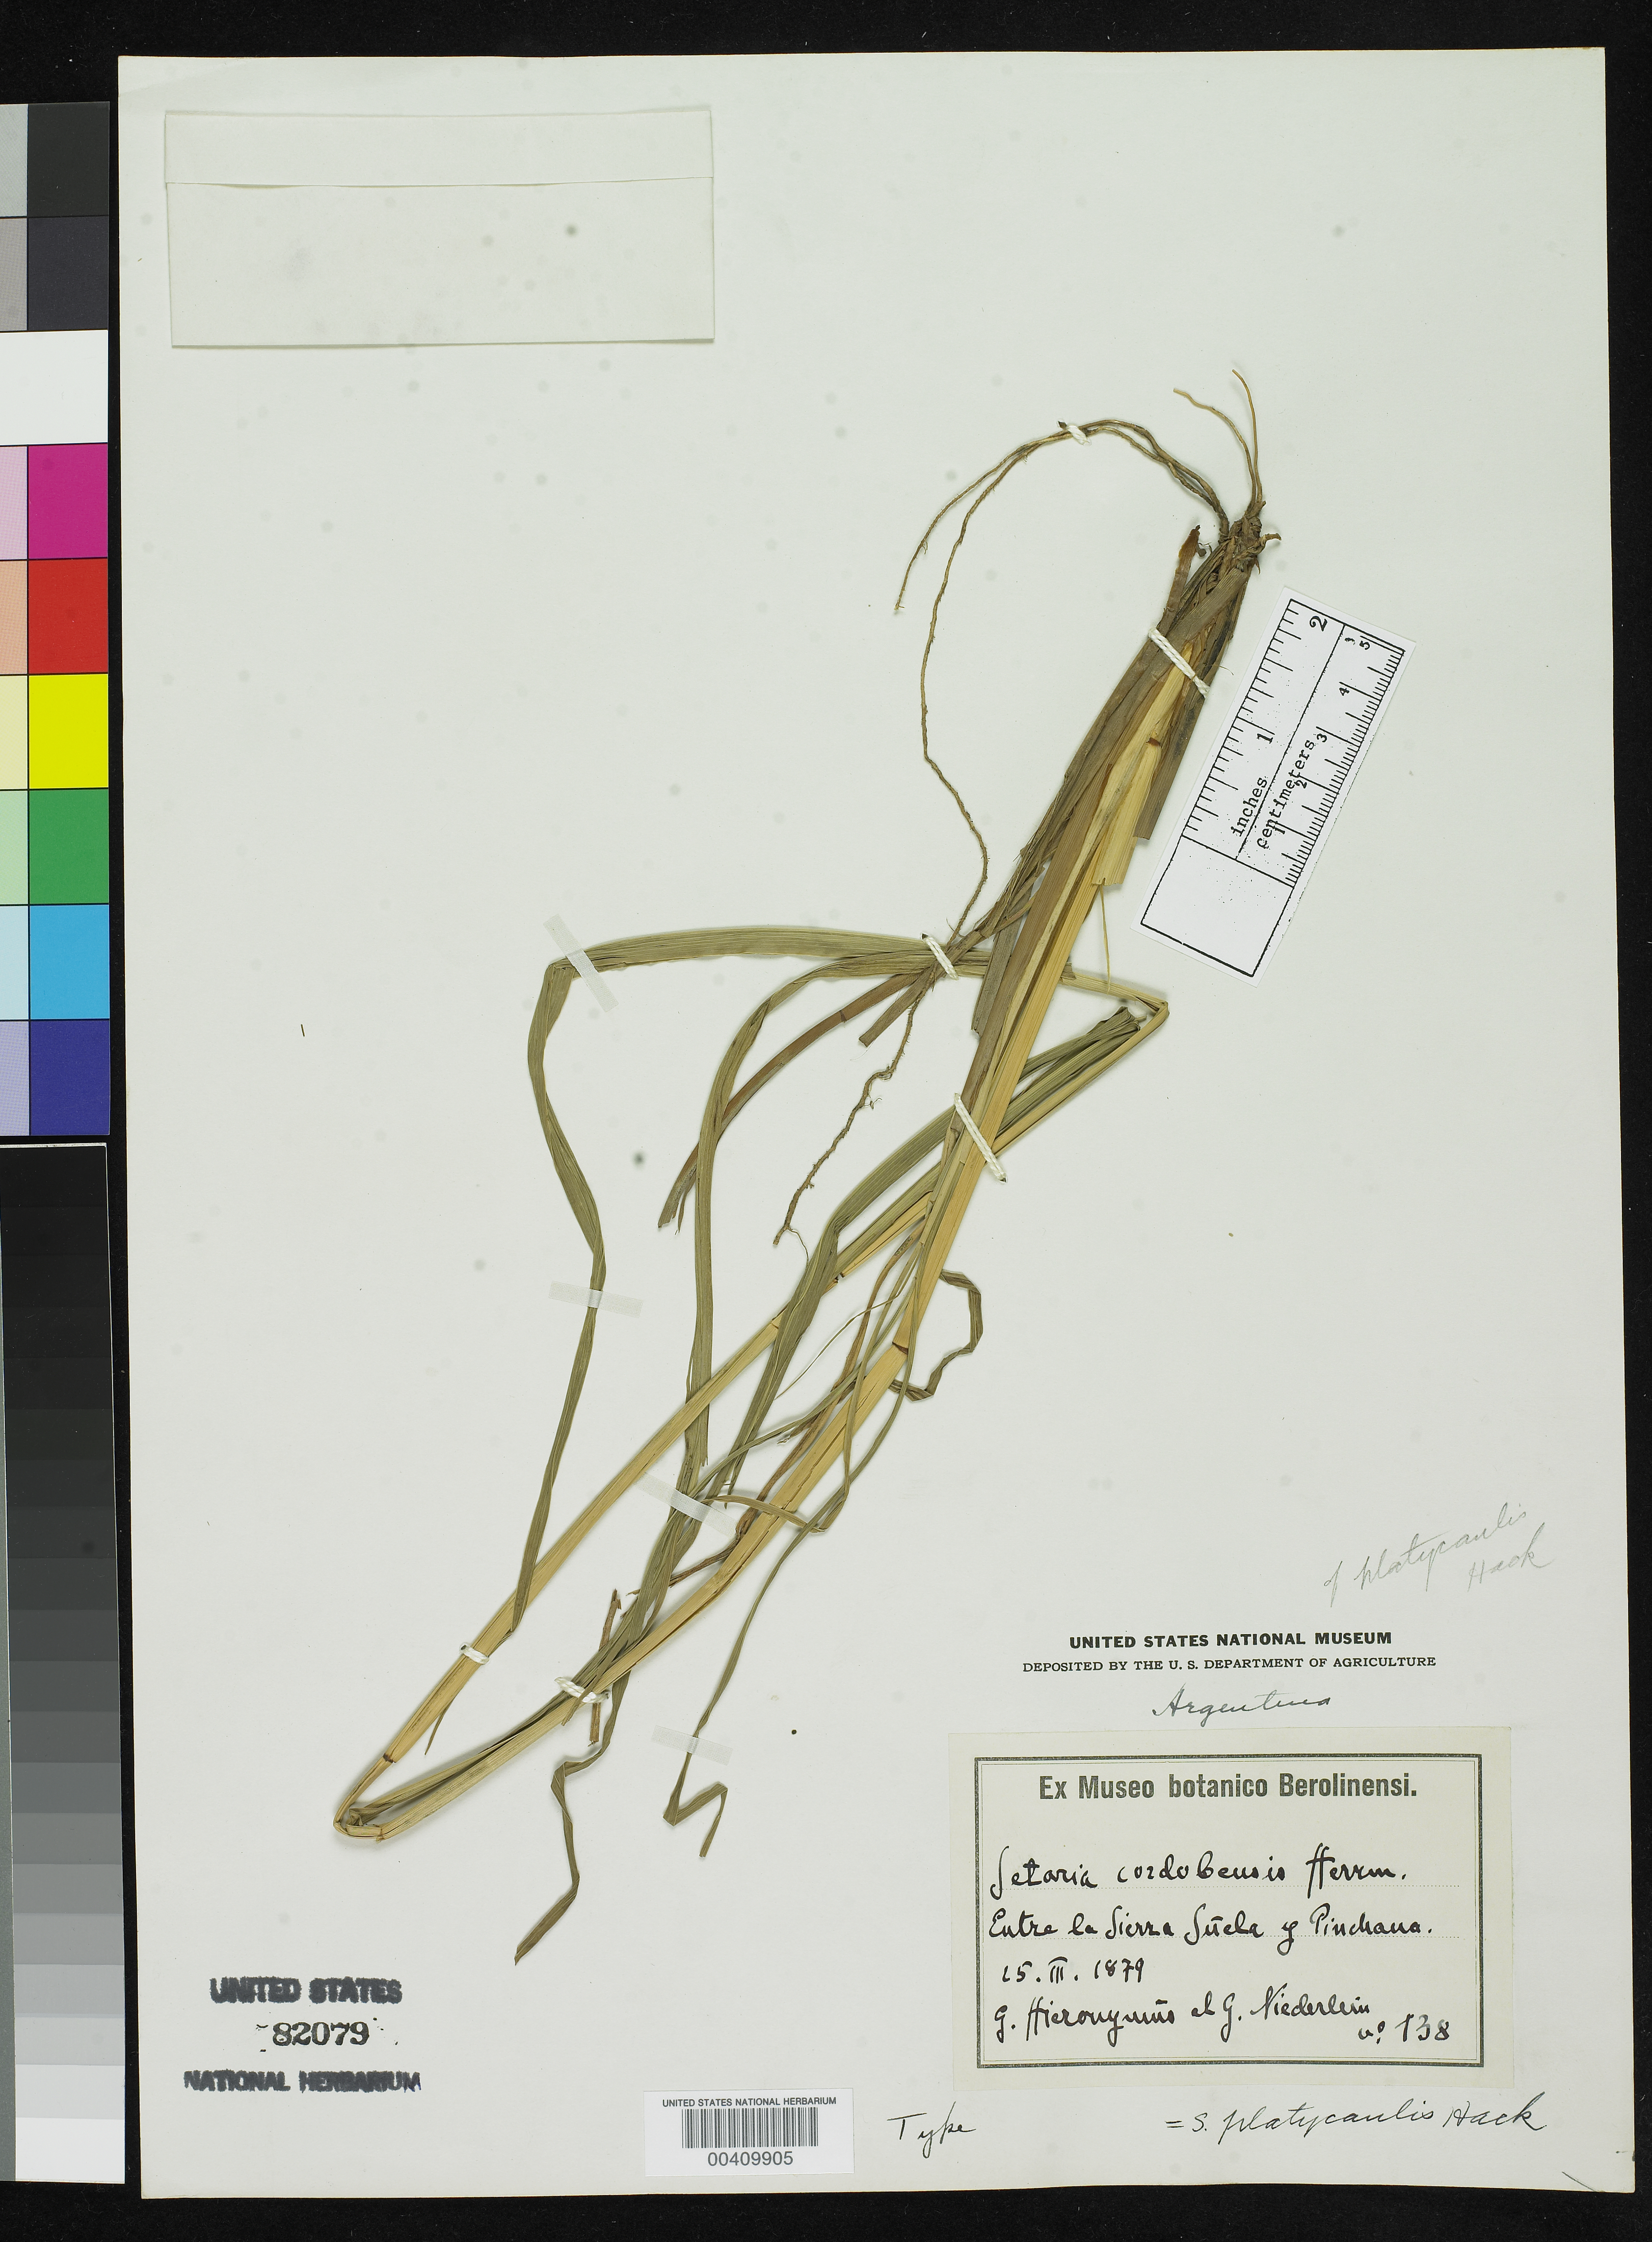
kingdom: Plantae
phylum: Tracheophyta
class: Liliopsida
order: Poales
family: Poaceae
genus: Setaria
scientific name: Setaria cordobensis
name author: R.A.W. Herrm.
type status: Isotype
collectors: G. H. Hieronymus & G. Niederlein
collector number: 138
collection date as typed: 1879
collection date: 1879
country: Argentina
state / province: Córdoba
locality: Sierra Suela und Pinchana.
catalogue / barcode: US 82079